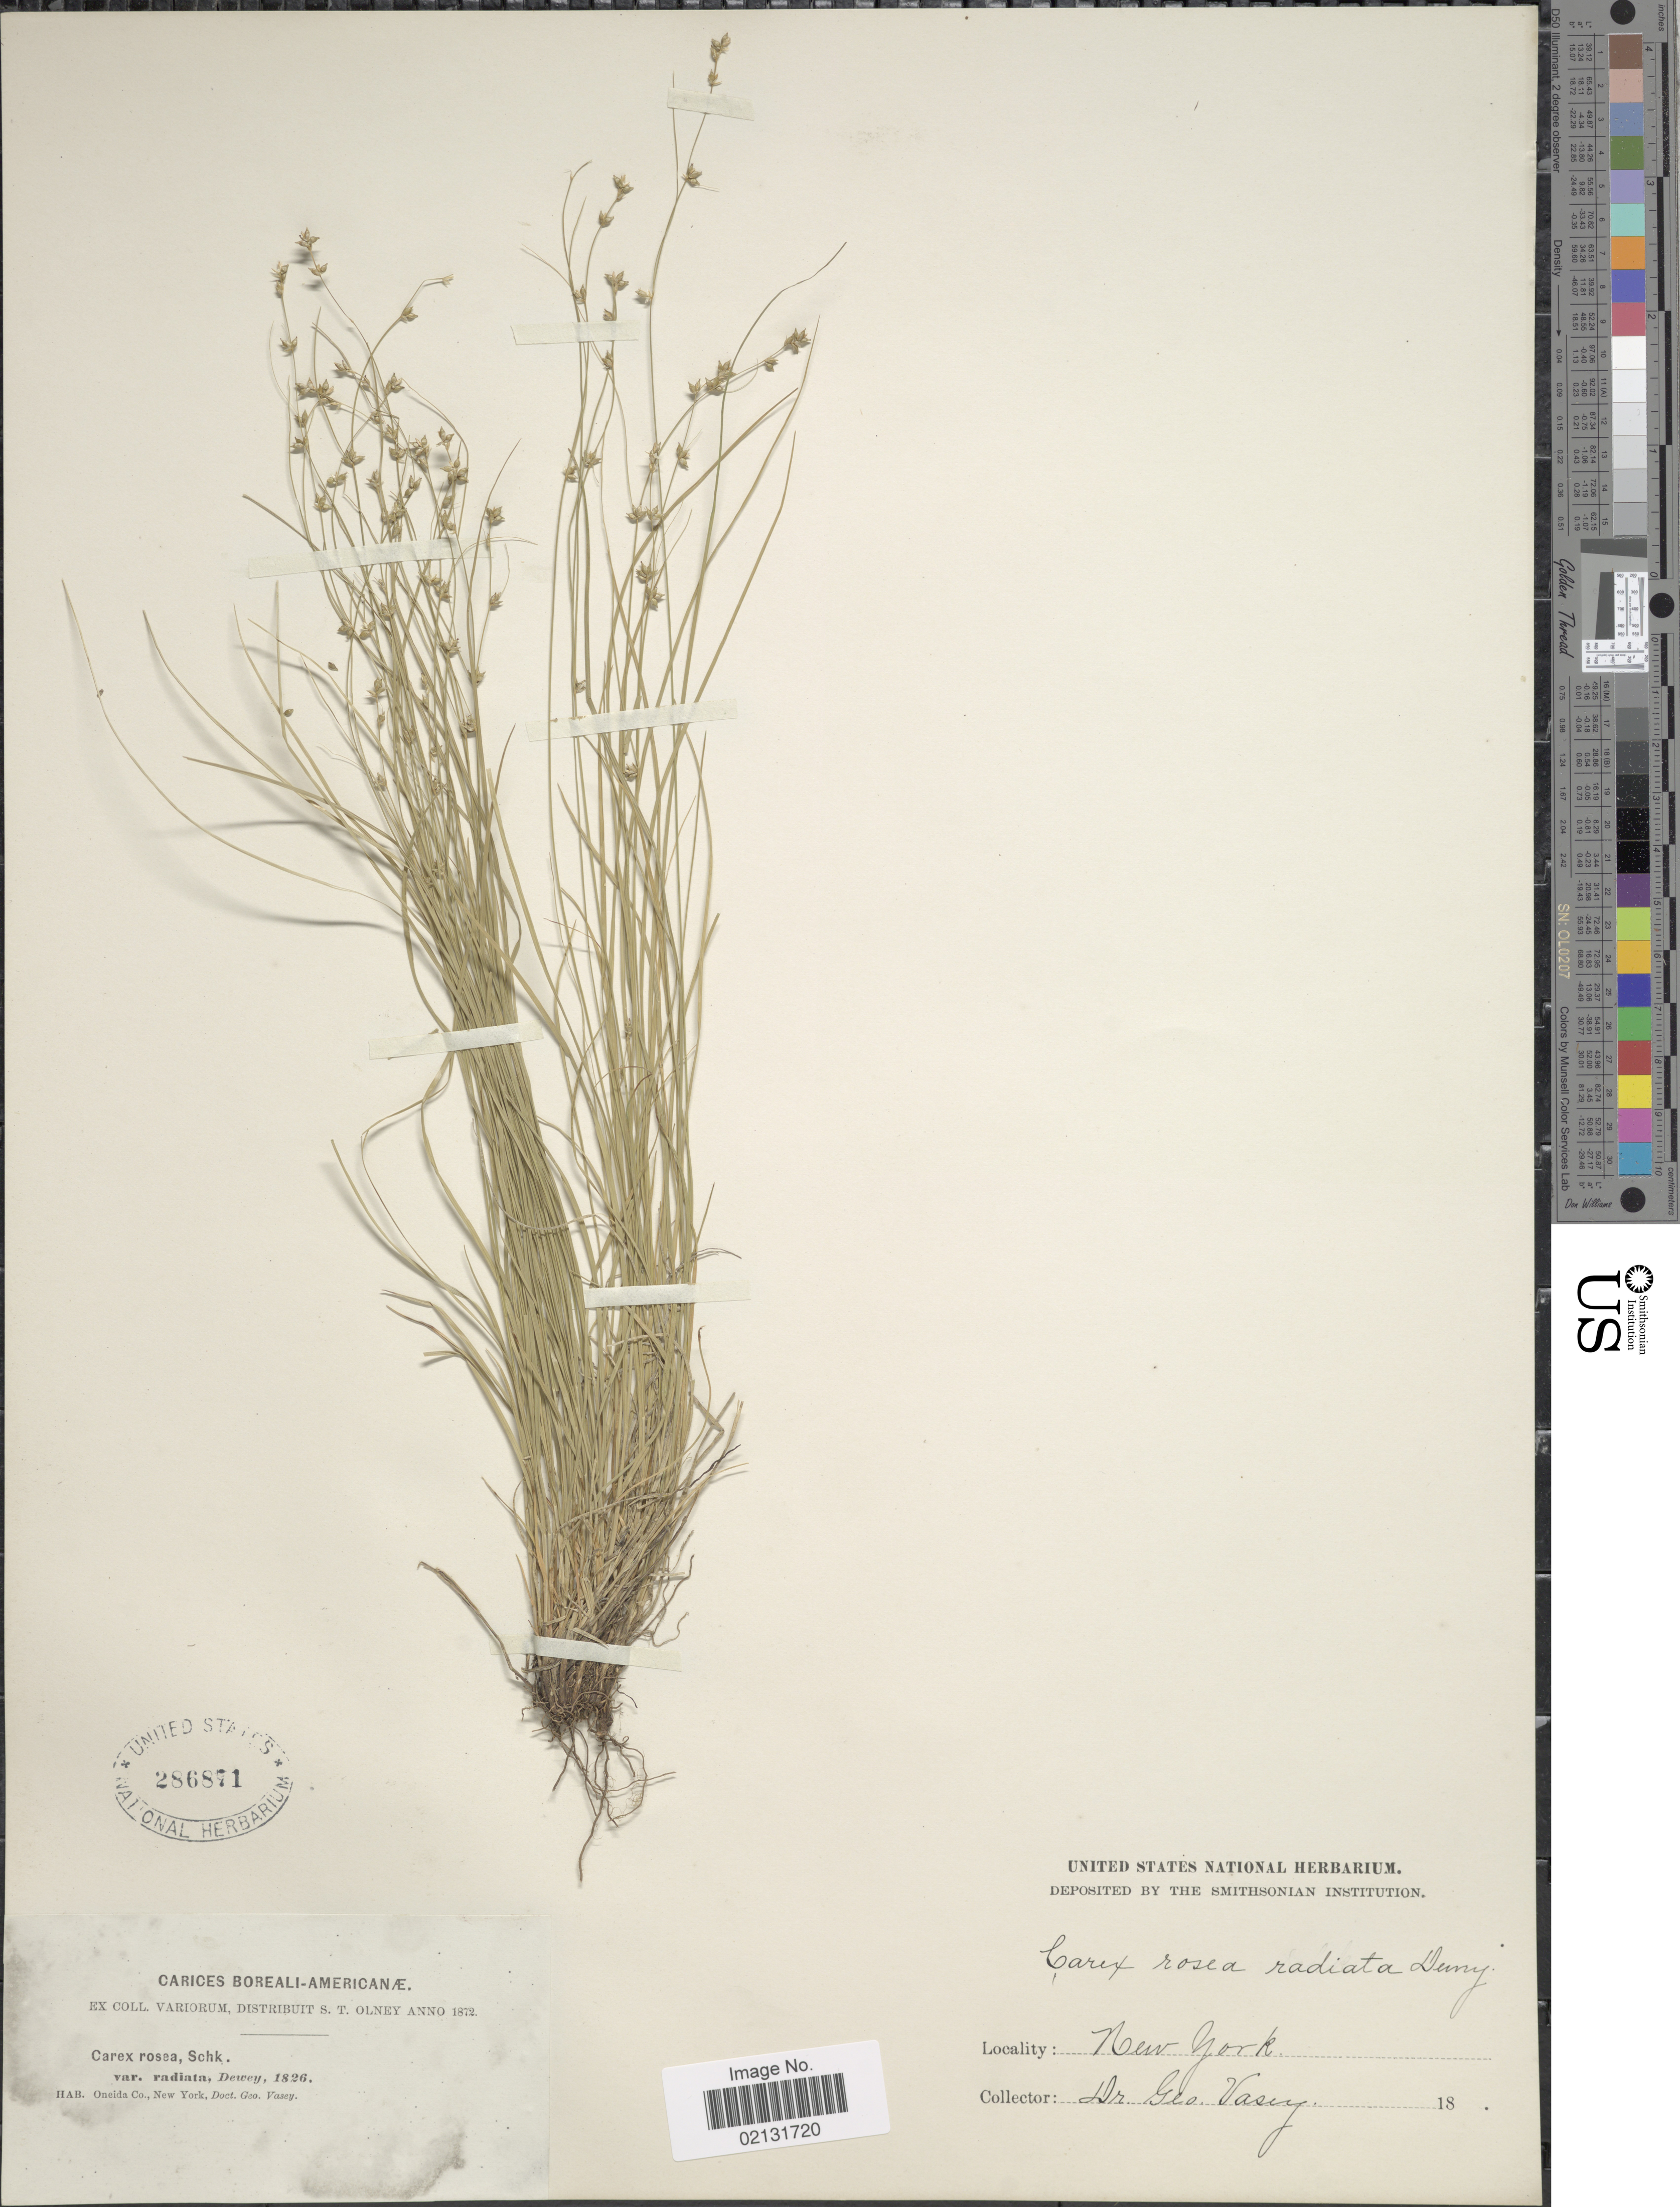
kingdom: Plantae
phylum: Tracheophyta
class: Liliopsida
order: Poales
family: Cyperaceae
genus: Carex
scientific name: Carex rosea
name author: Willd.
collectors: G. Vasey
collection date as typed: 18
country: United States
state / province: New York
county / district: Oneida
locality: Oneida Co.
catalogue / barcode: US 286871